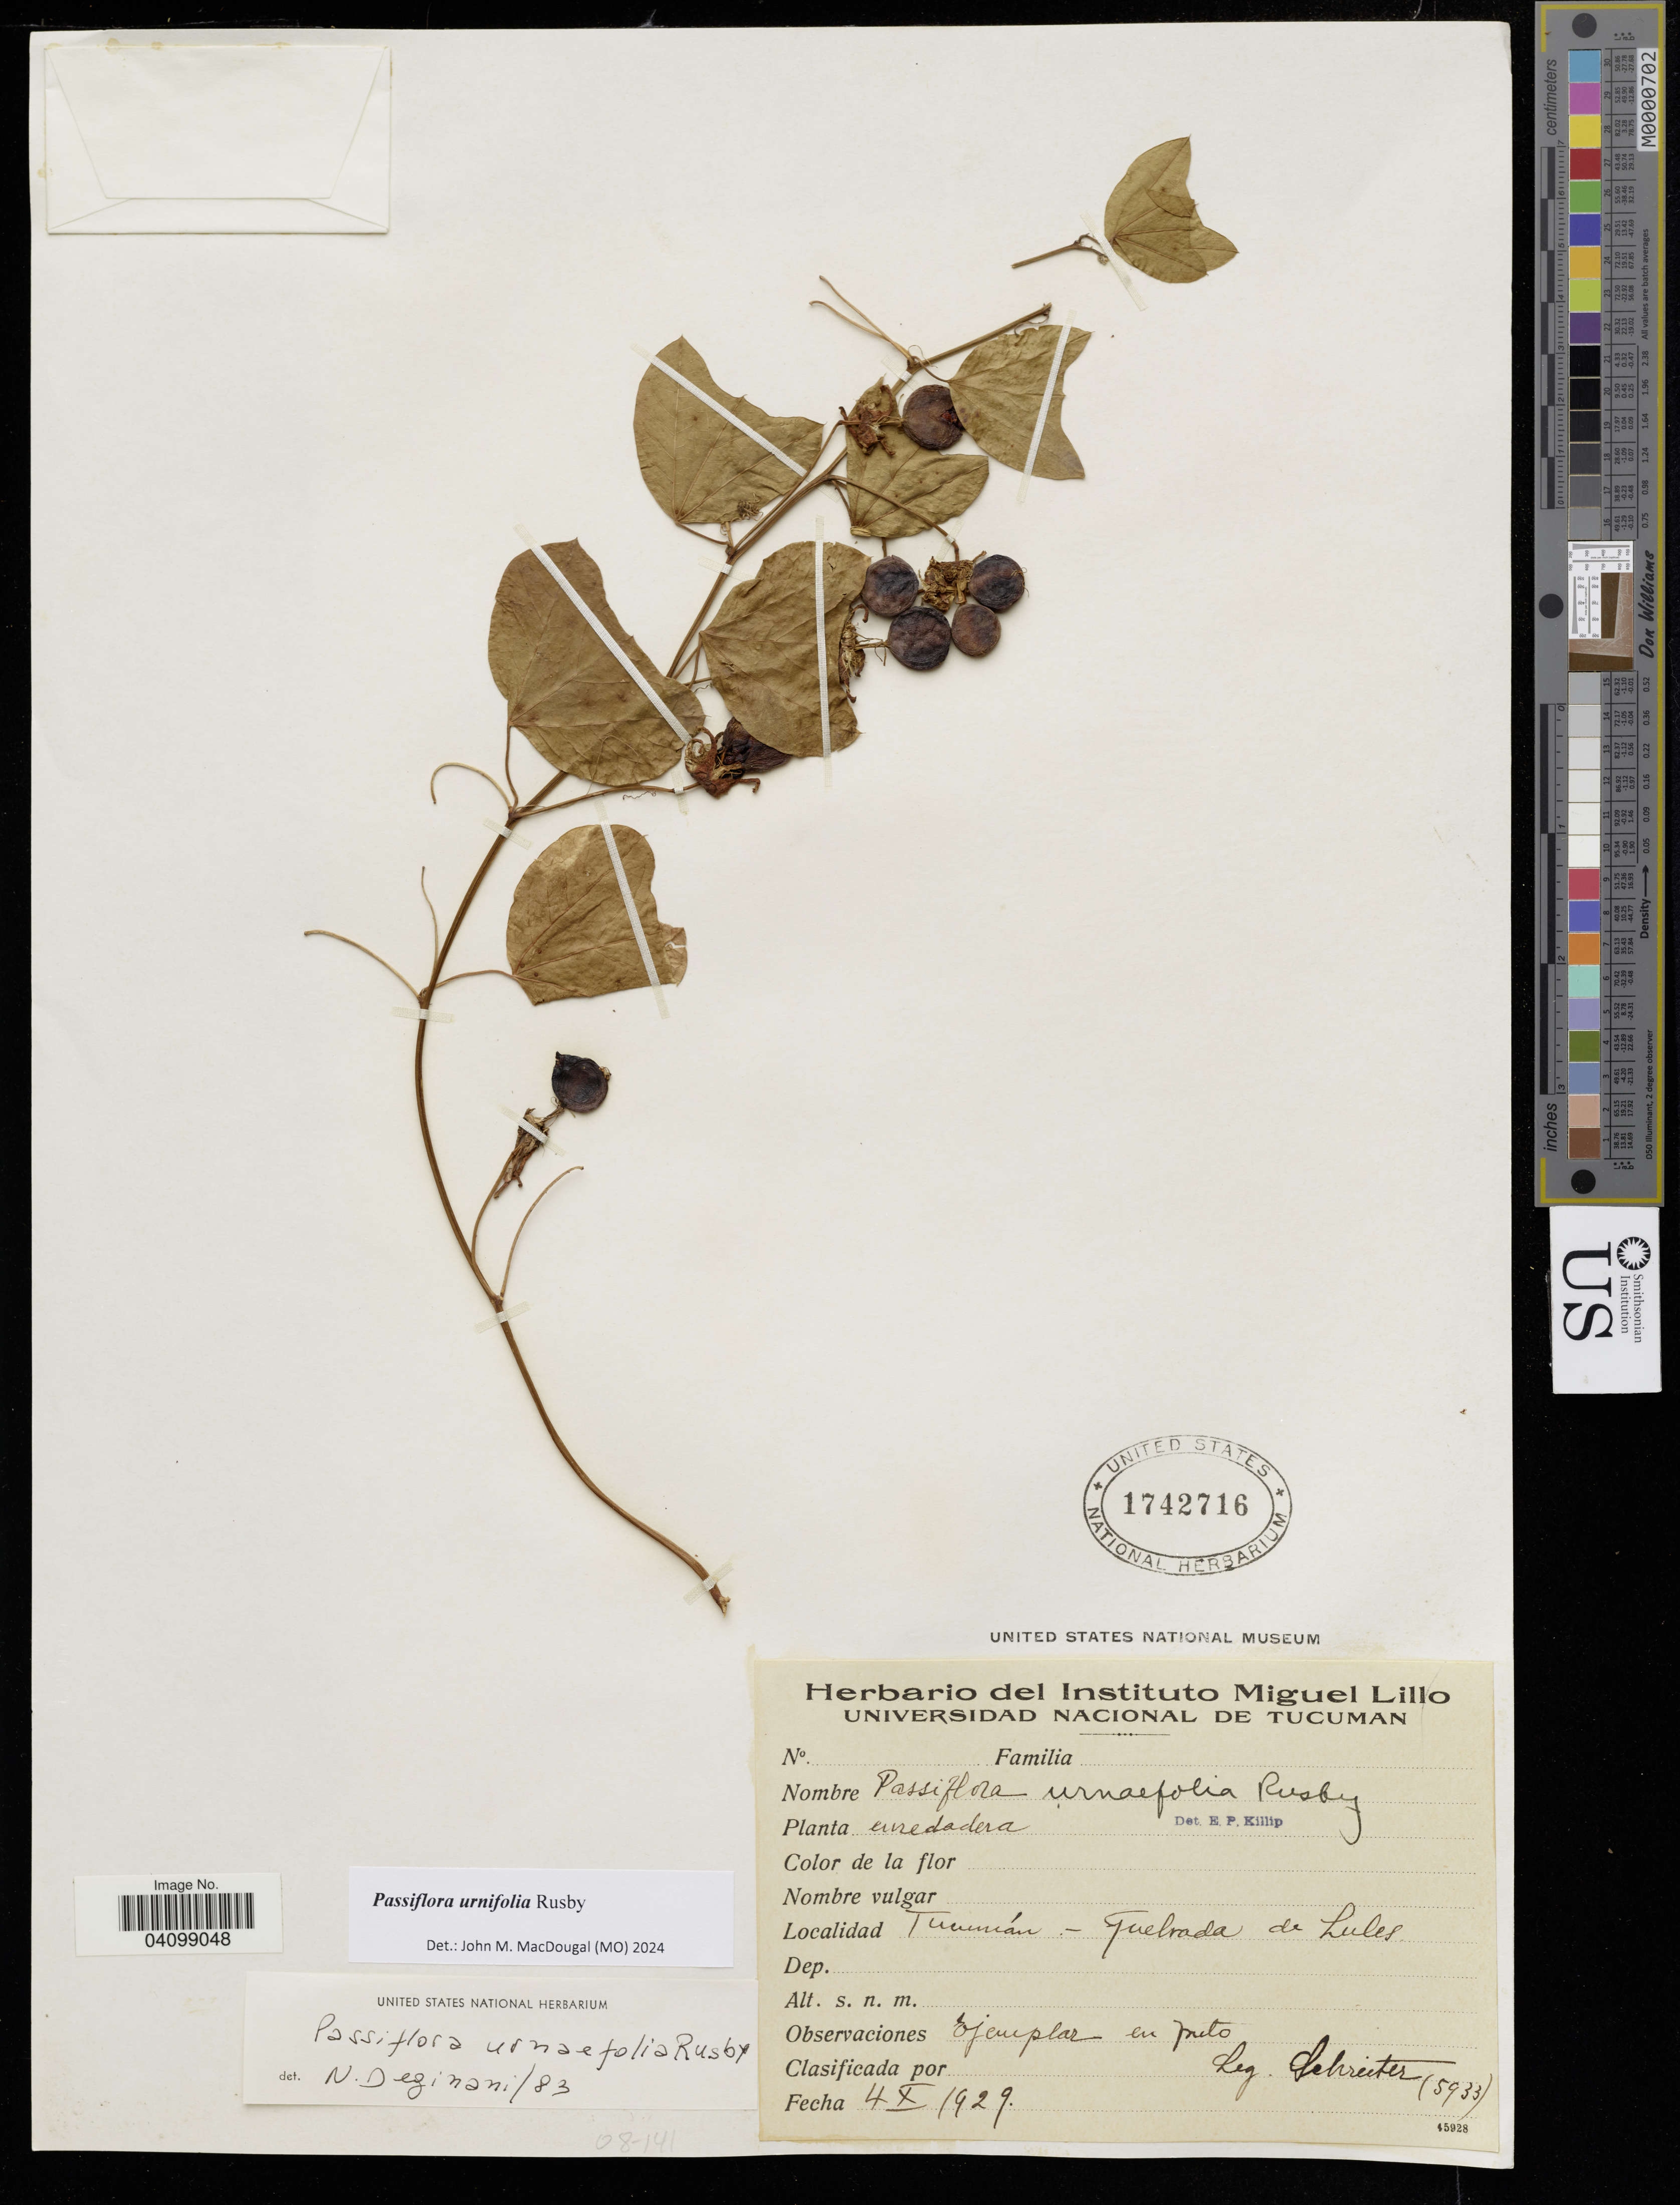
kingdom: Plantae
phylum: Tracheophyta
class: Magnoliopsida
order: Malpighiales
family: Passifloraceae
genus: Passiflora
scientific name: Passiflora urnifolia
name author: Rusby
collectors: -. Schreiter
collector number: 5933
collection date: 1929-10-04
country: Argentina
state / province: Tucuman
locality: Quebrada de Lules.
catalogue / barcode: US 1742716